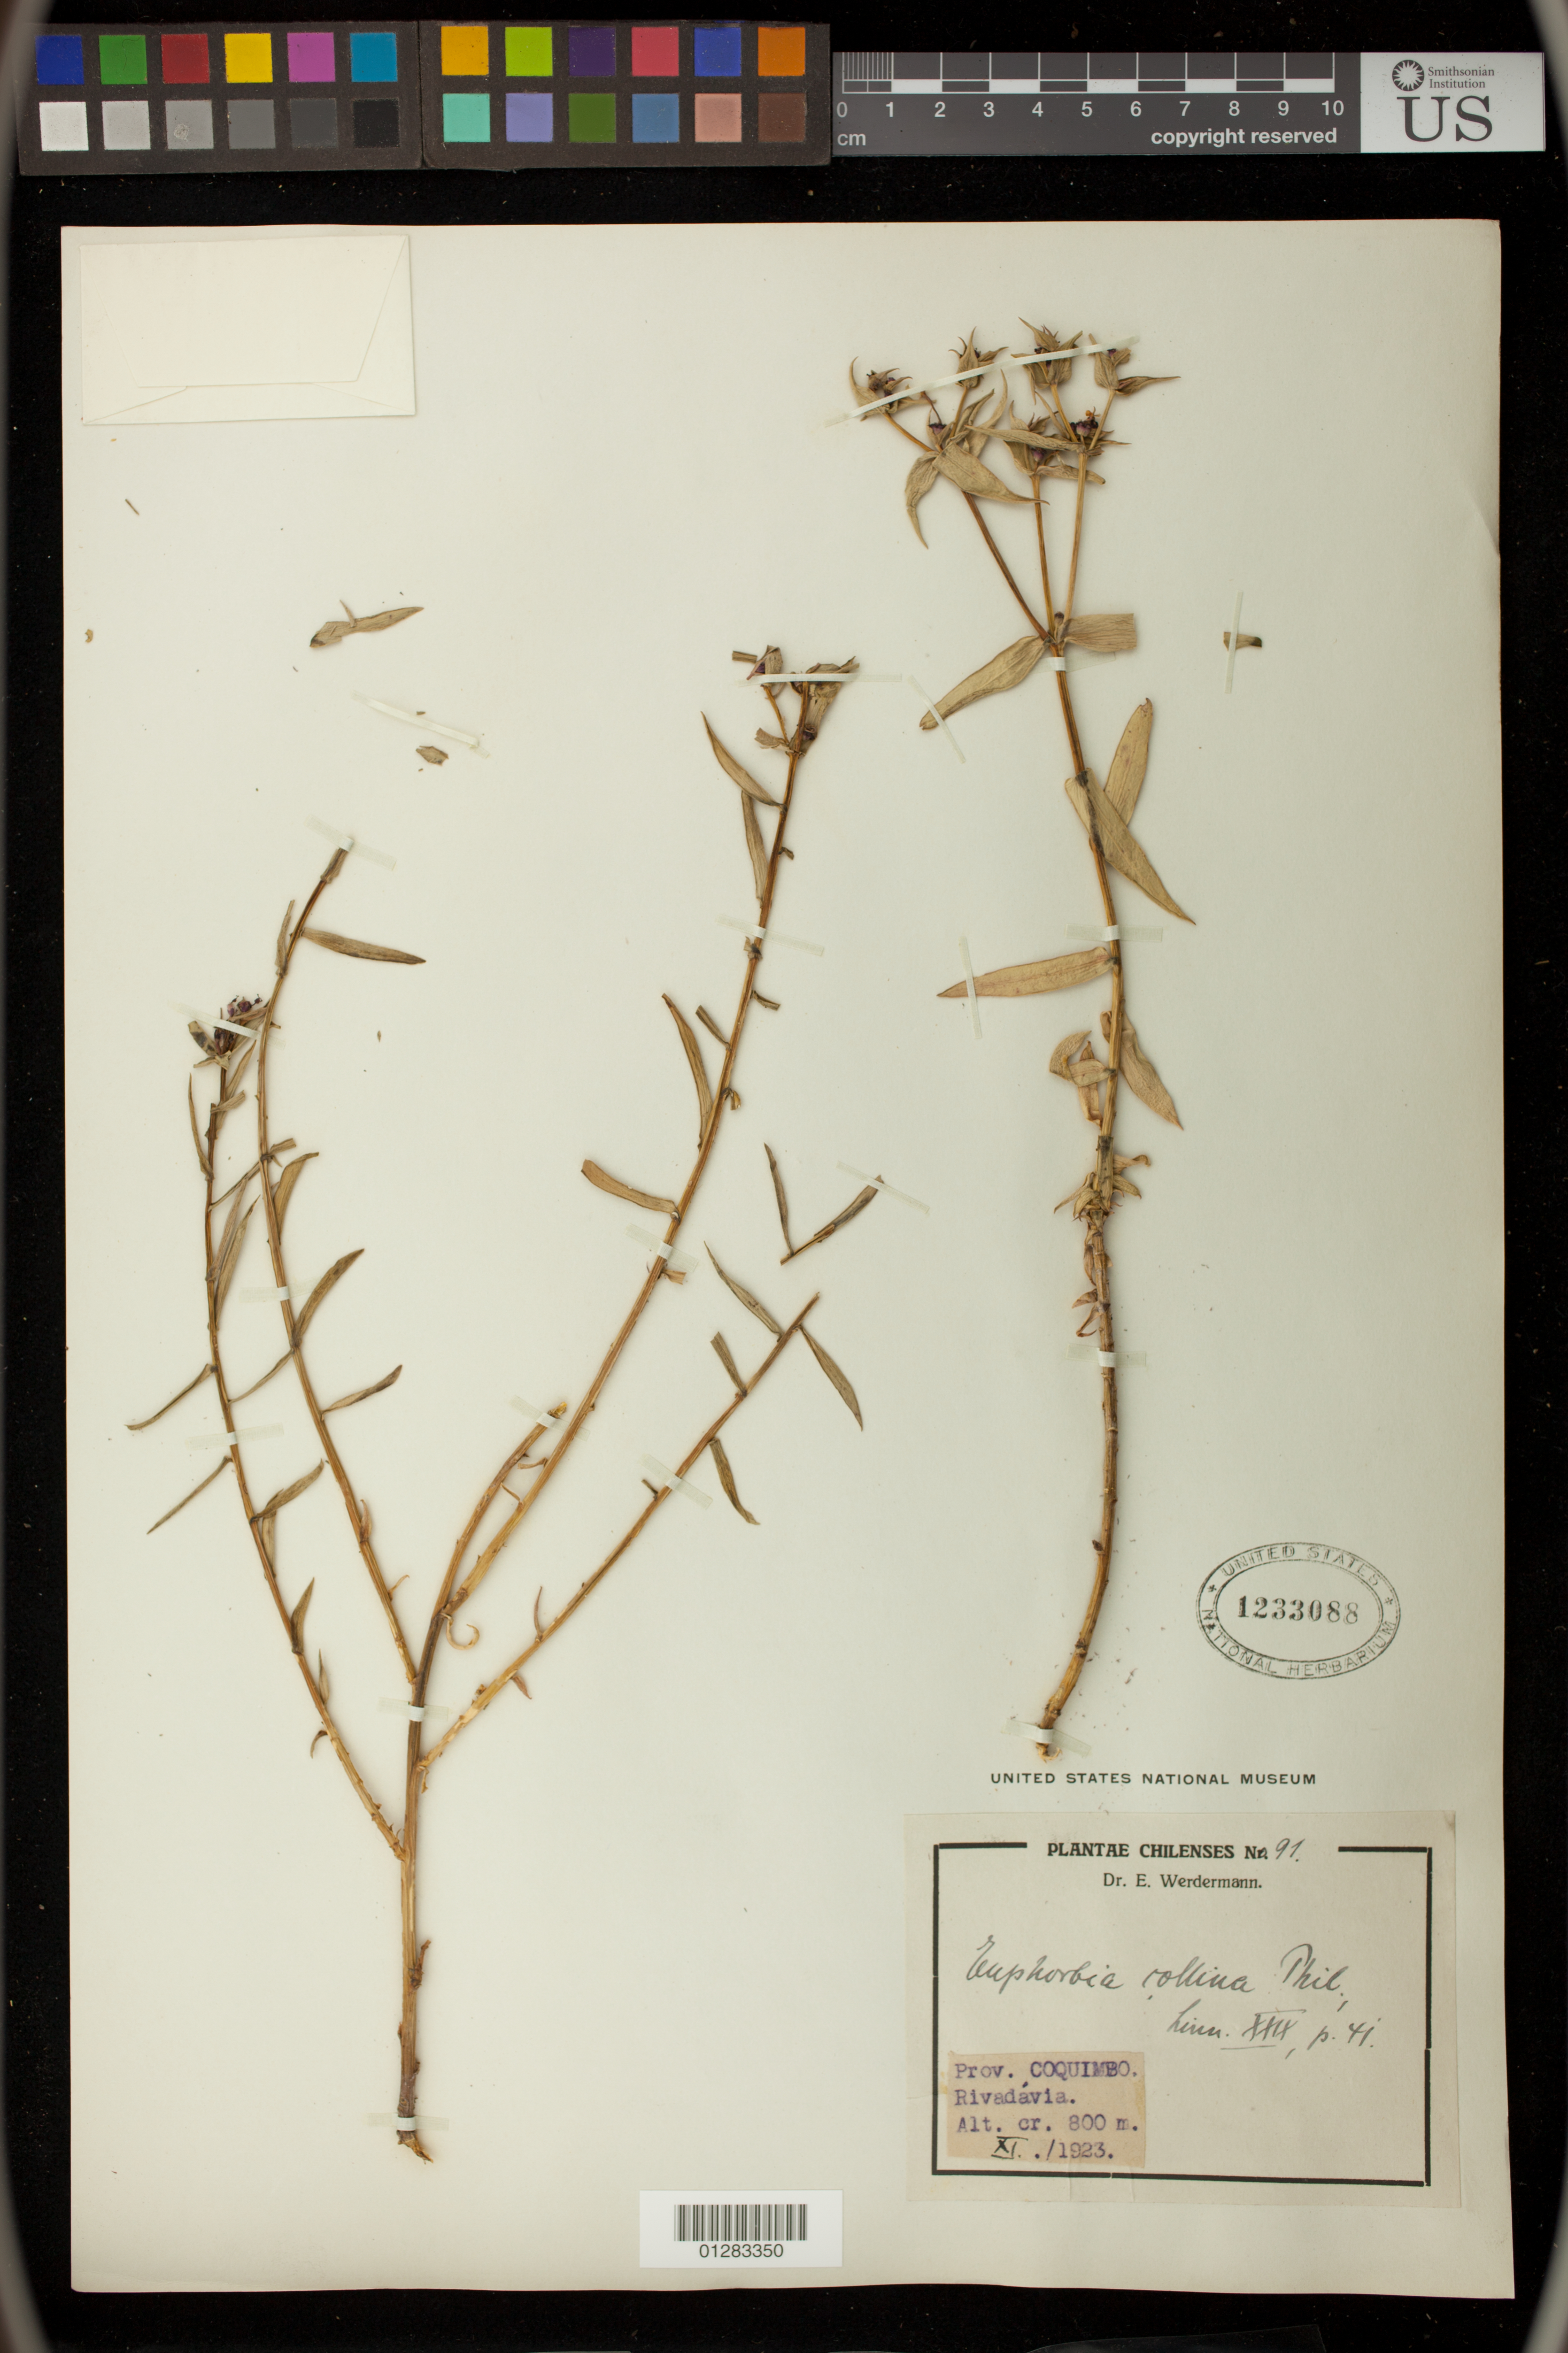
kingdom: Plantae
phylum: Tracheophyta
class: Magnoliopsida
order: Malpighiales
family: Euphorbiaceae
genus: Euphorbia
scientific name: Euphorbia collina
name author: Brandegee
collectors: E. Werdermann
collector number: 91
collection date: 1923-11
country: Chile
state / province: Coquimbo (IV)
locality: Rivadavia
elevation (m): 800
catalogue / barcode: US 1233088